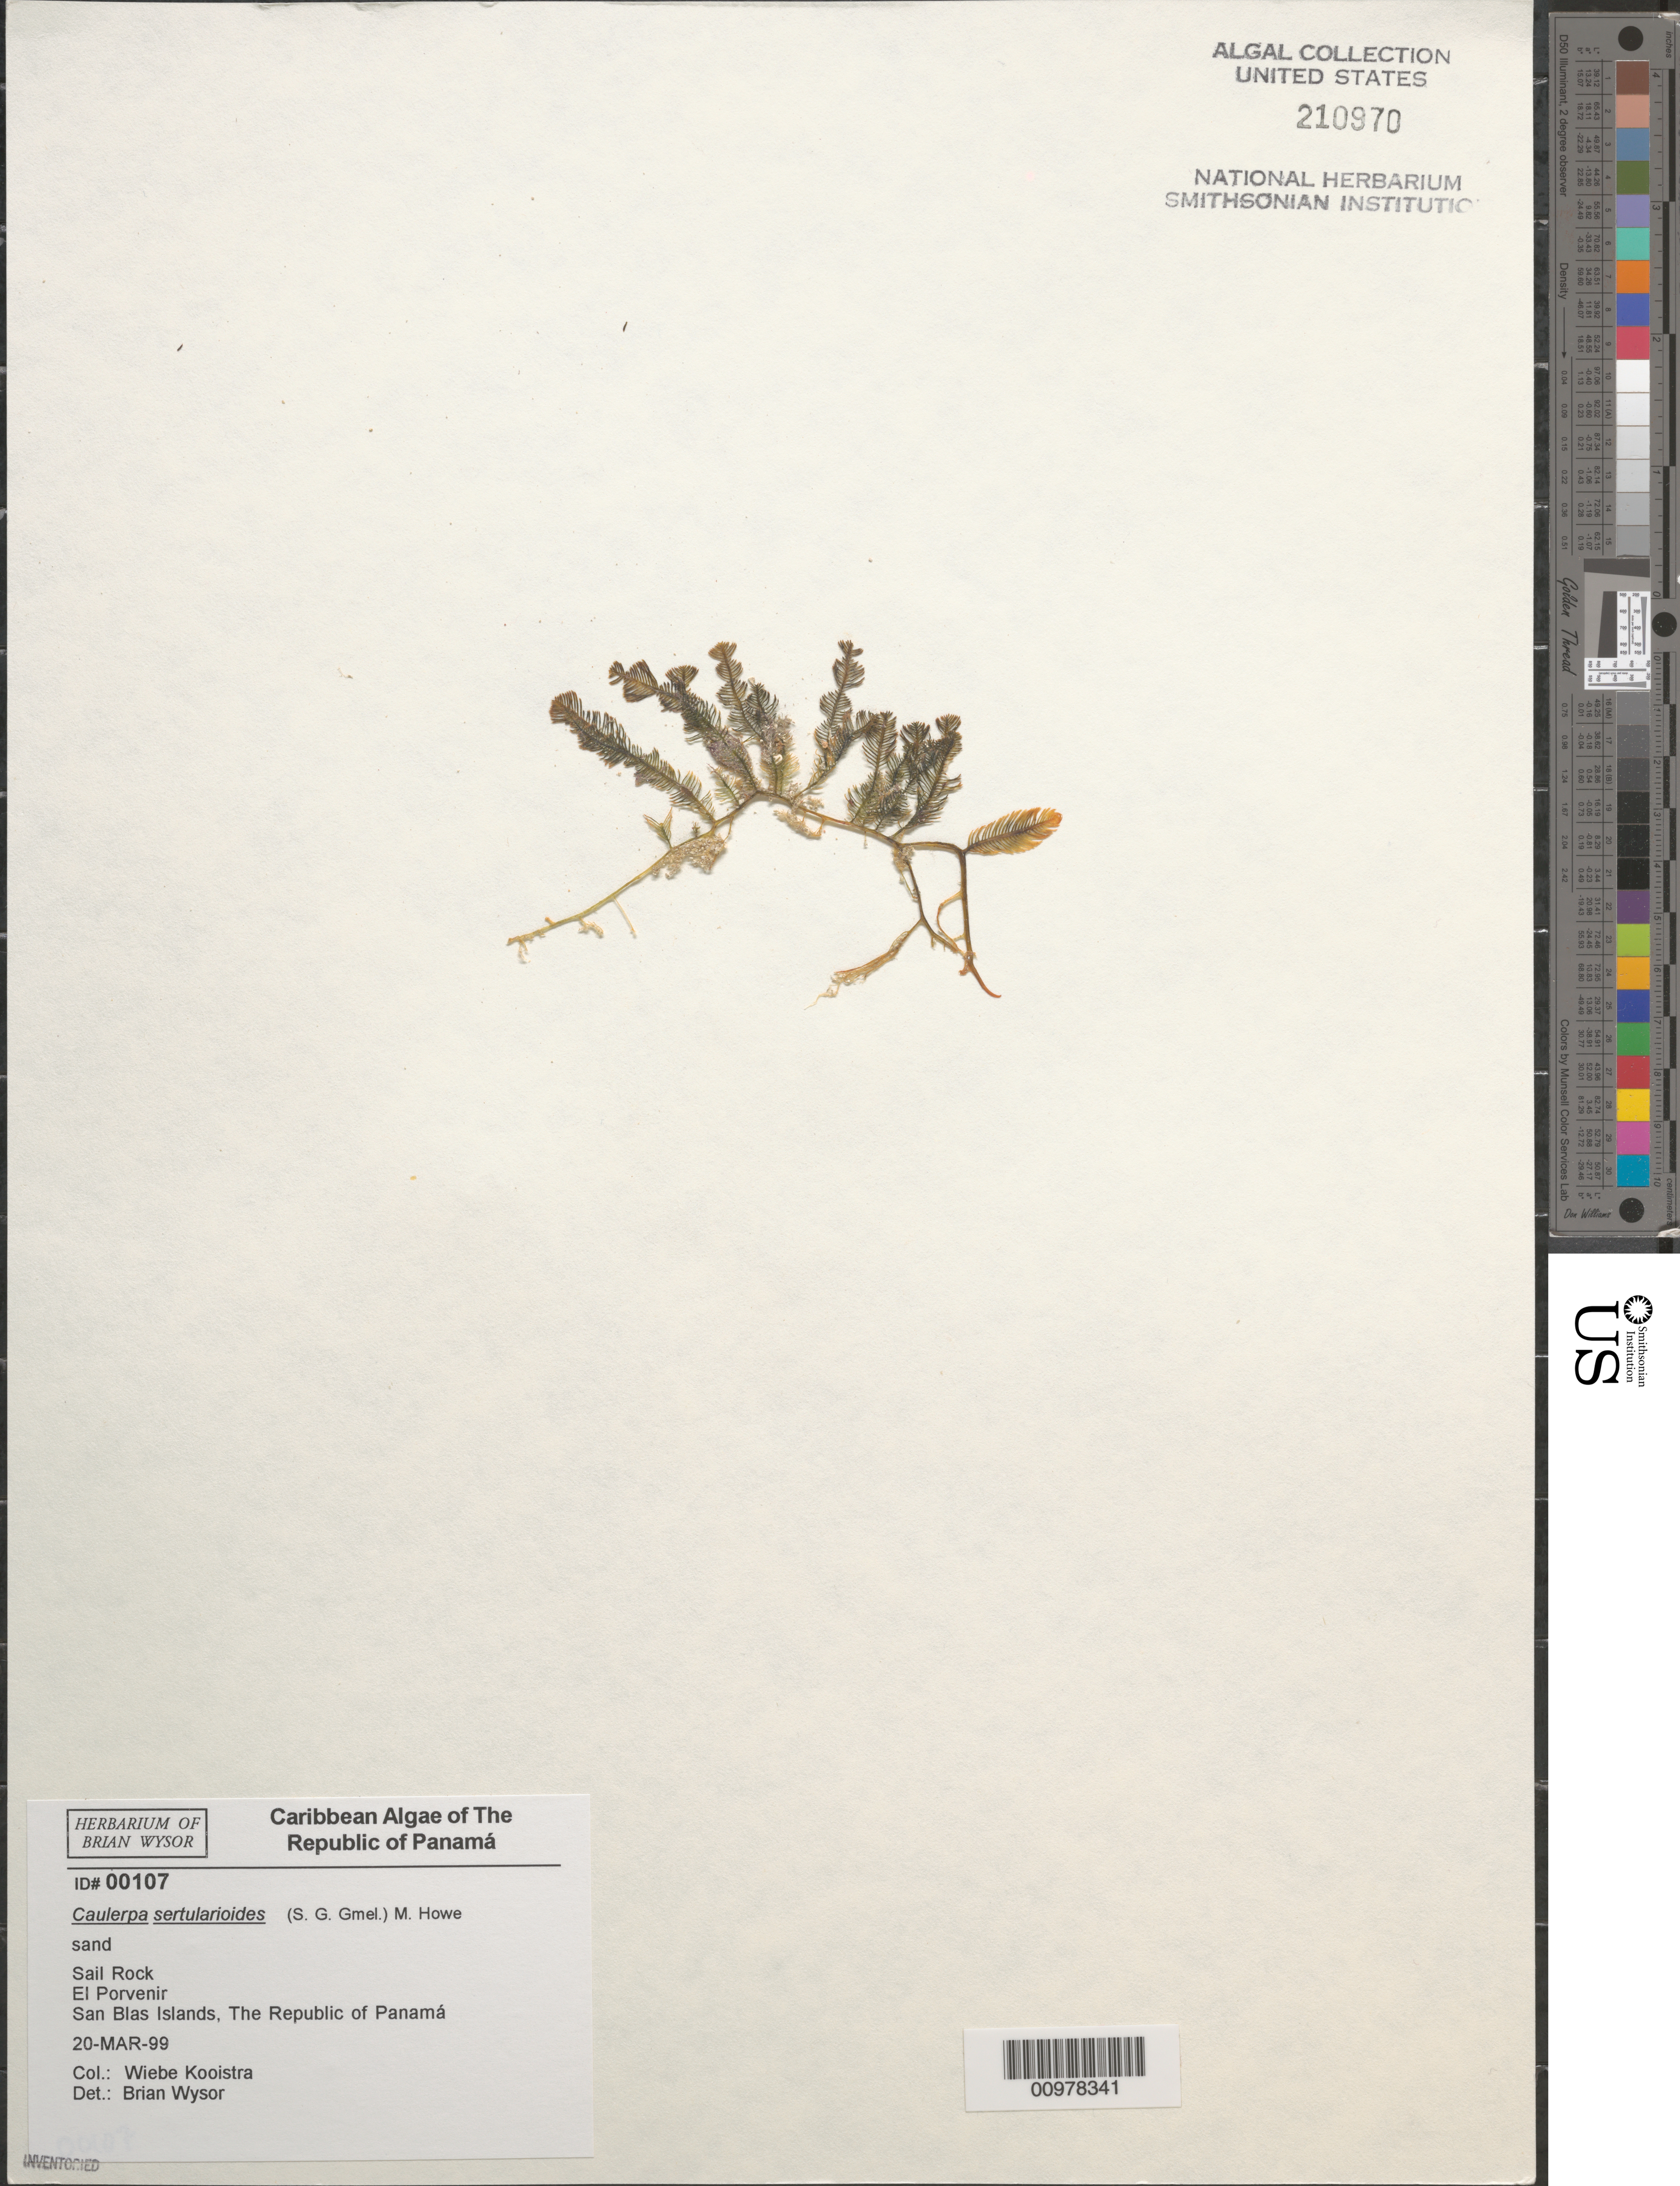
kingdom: Plantae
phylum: Chlorophyta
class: Ulvophyceae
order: Bryopsidales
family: Caulerpaceae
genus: Caulerpa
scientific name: Caulerpa sertularioides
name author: (S.G. Gmel.) M. Howe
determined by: Wysor, B.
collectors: W. Kooistra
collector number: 00107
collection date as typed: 20 Mar 1999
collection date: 1999-03-20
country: Panama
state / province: Kuna Yala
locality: Sail Rock, El Porvenir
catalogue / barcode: US 210970